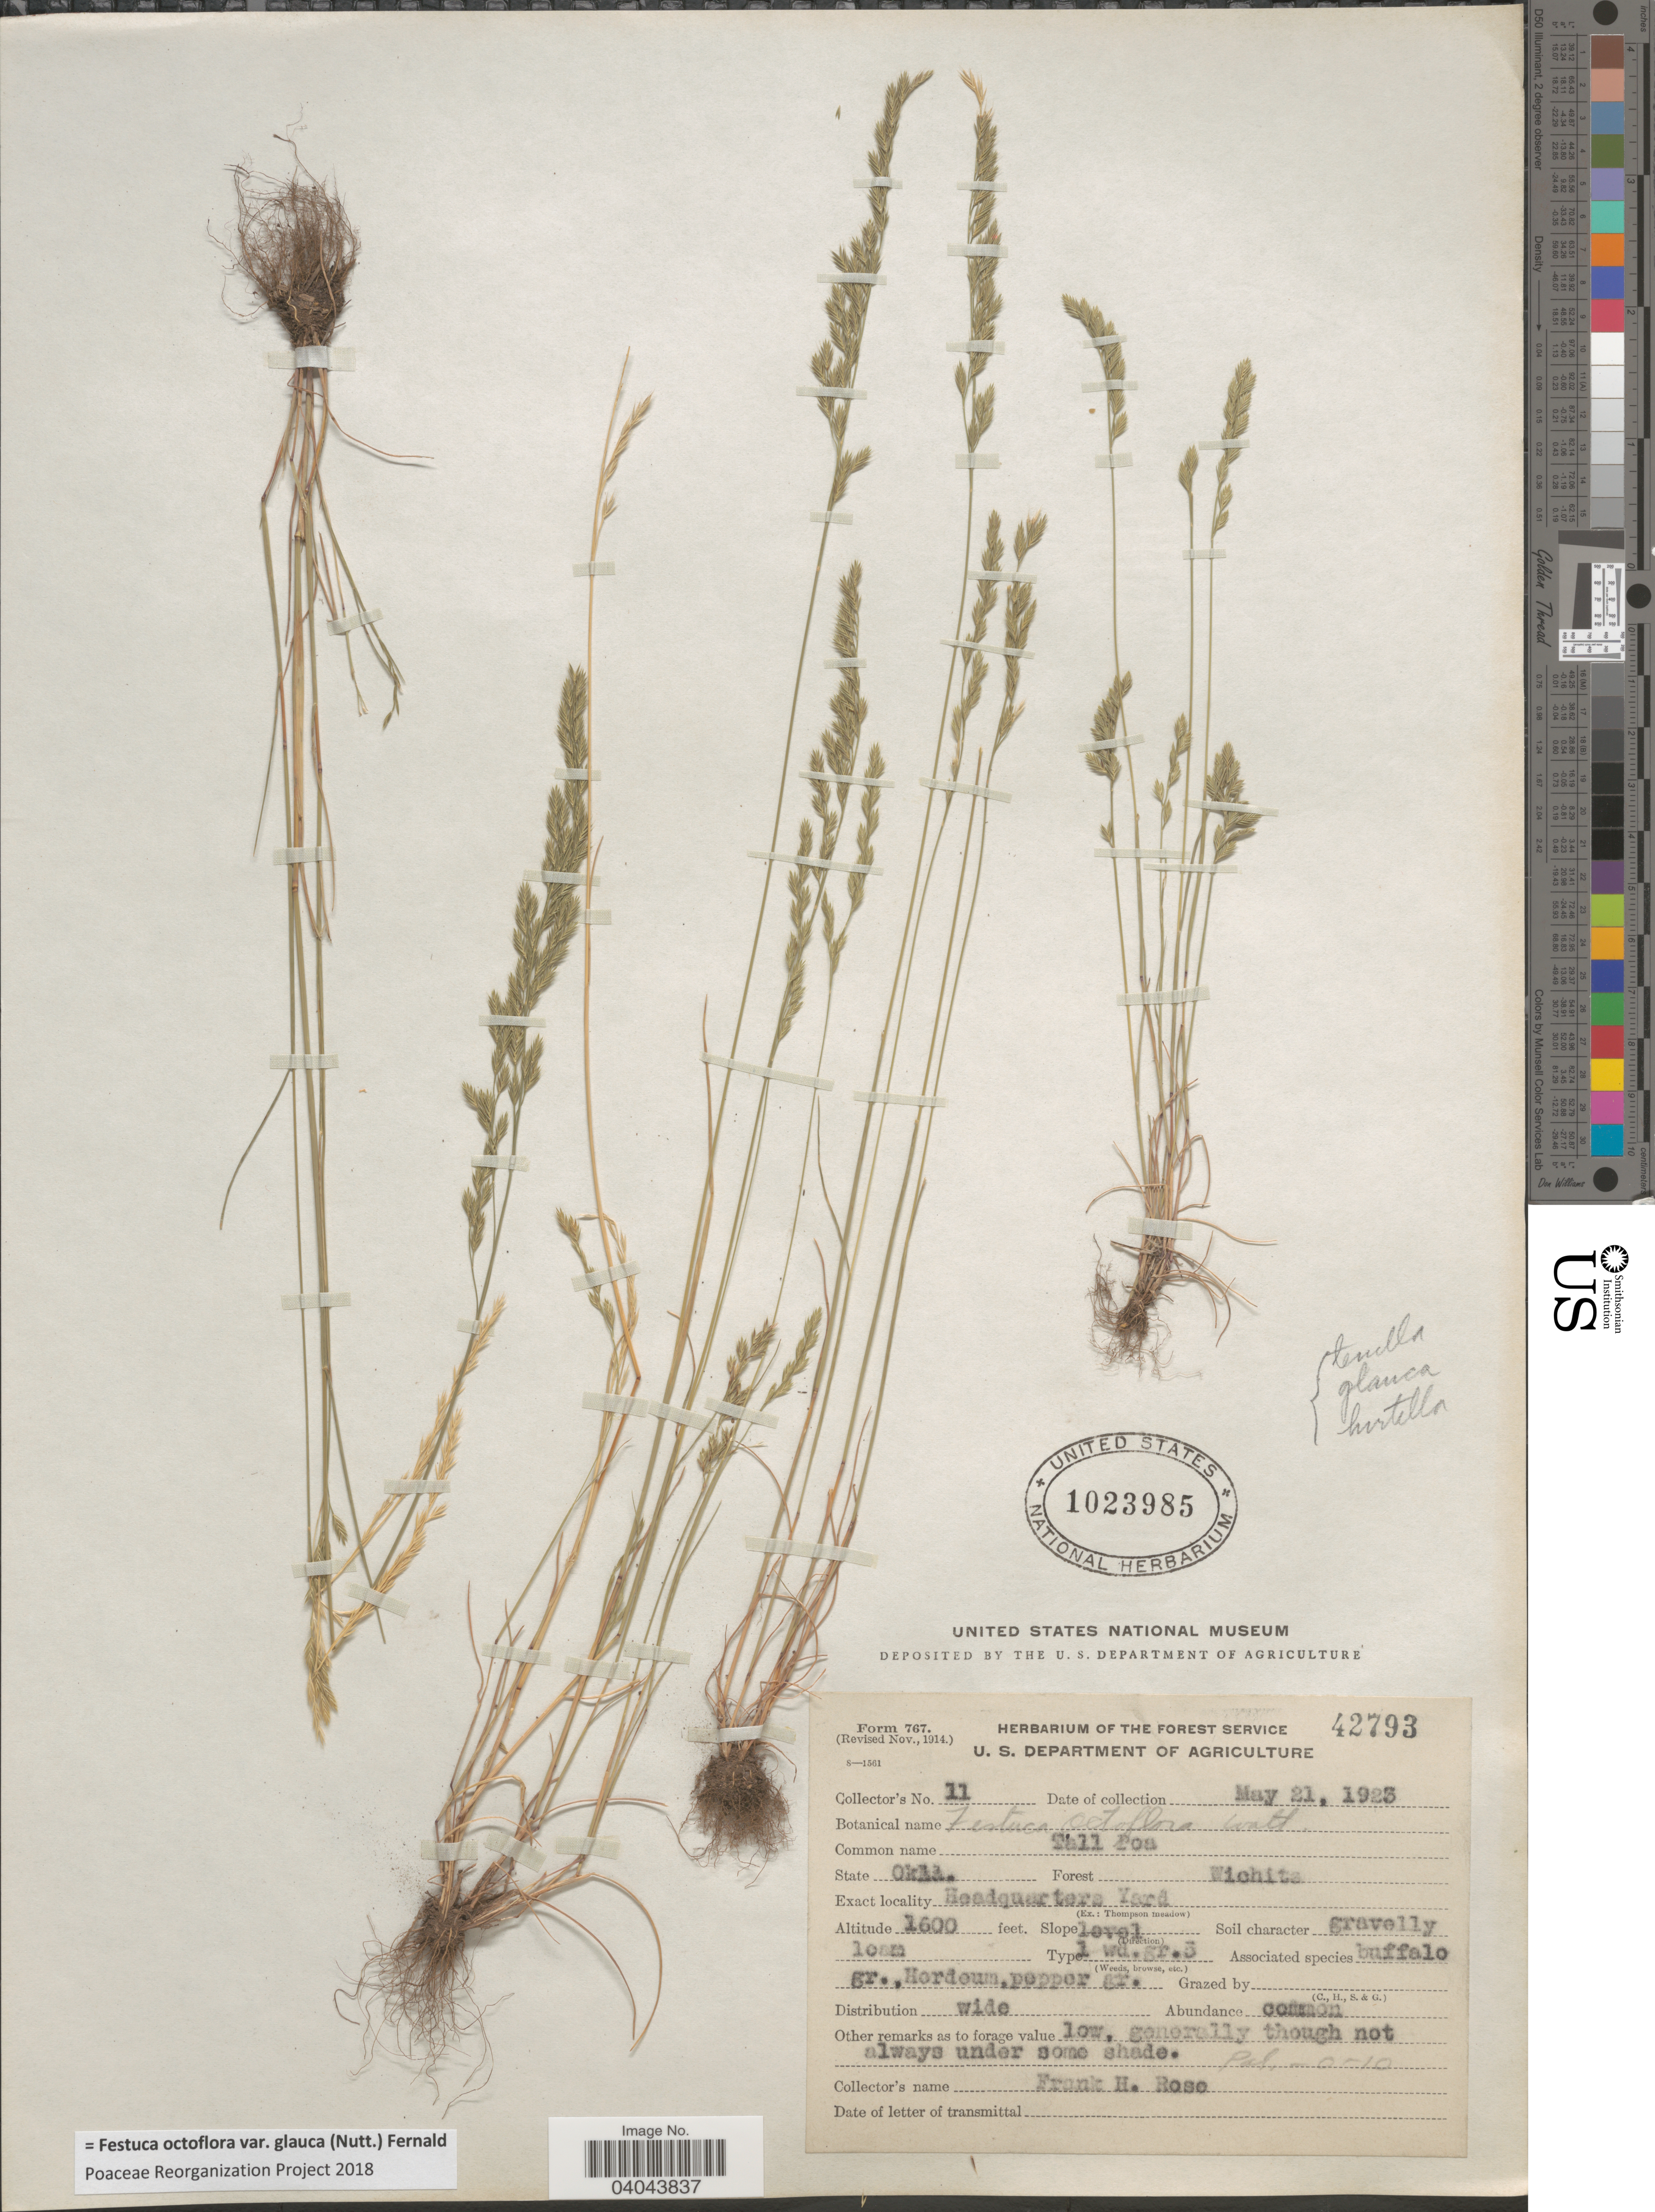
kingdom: Plantae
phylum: Tracheophyta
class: Liliopsida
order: Poales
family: Poaceae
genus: Festuca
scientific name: Festuca octoflora var. glauca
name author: (Nutt.) Fernald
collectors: F. H. Rose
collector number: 11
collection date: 1923-05-21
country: United States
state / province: Oklahoma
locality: Forest Wichita. Headquarters Yard.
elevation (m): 488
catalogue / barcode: US 1023985